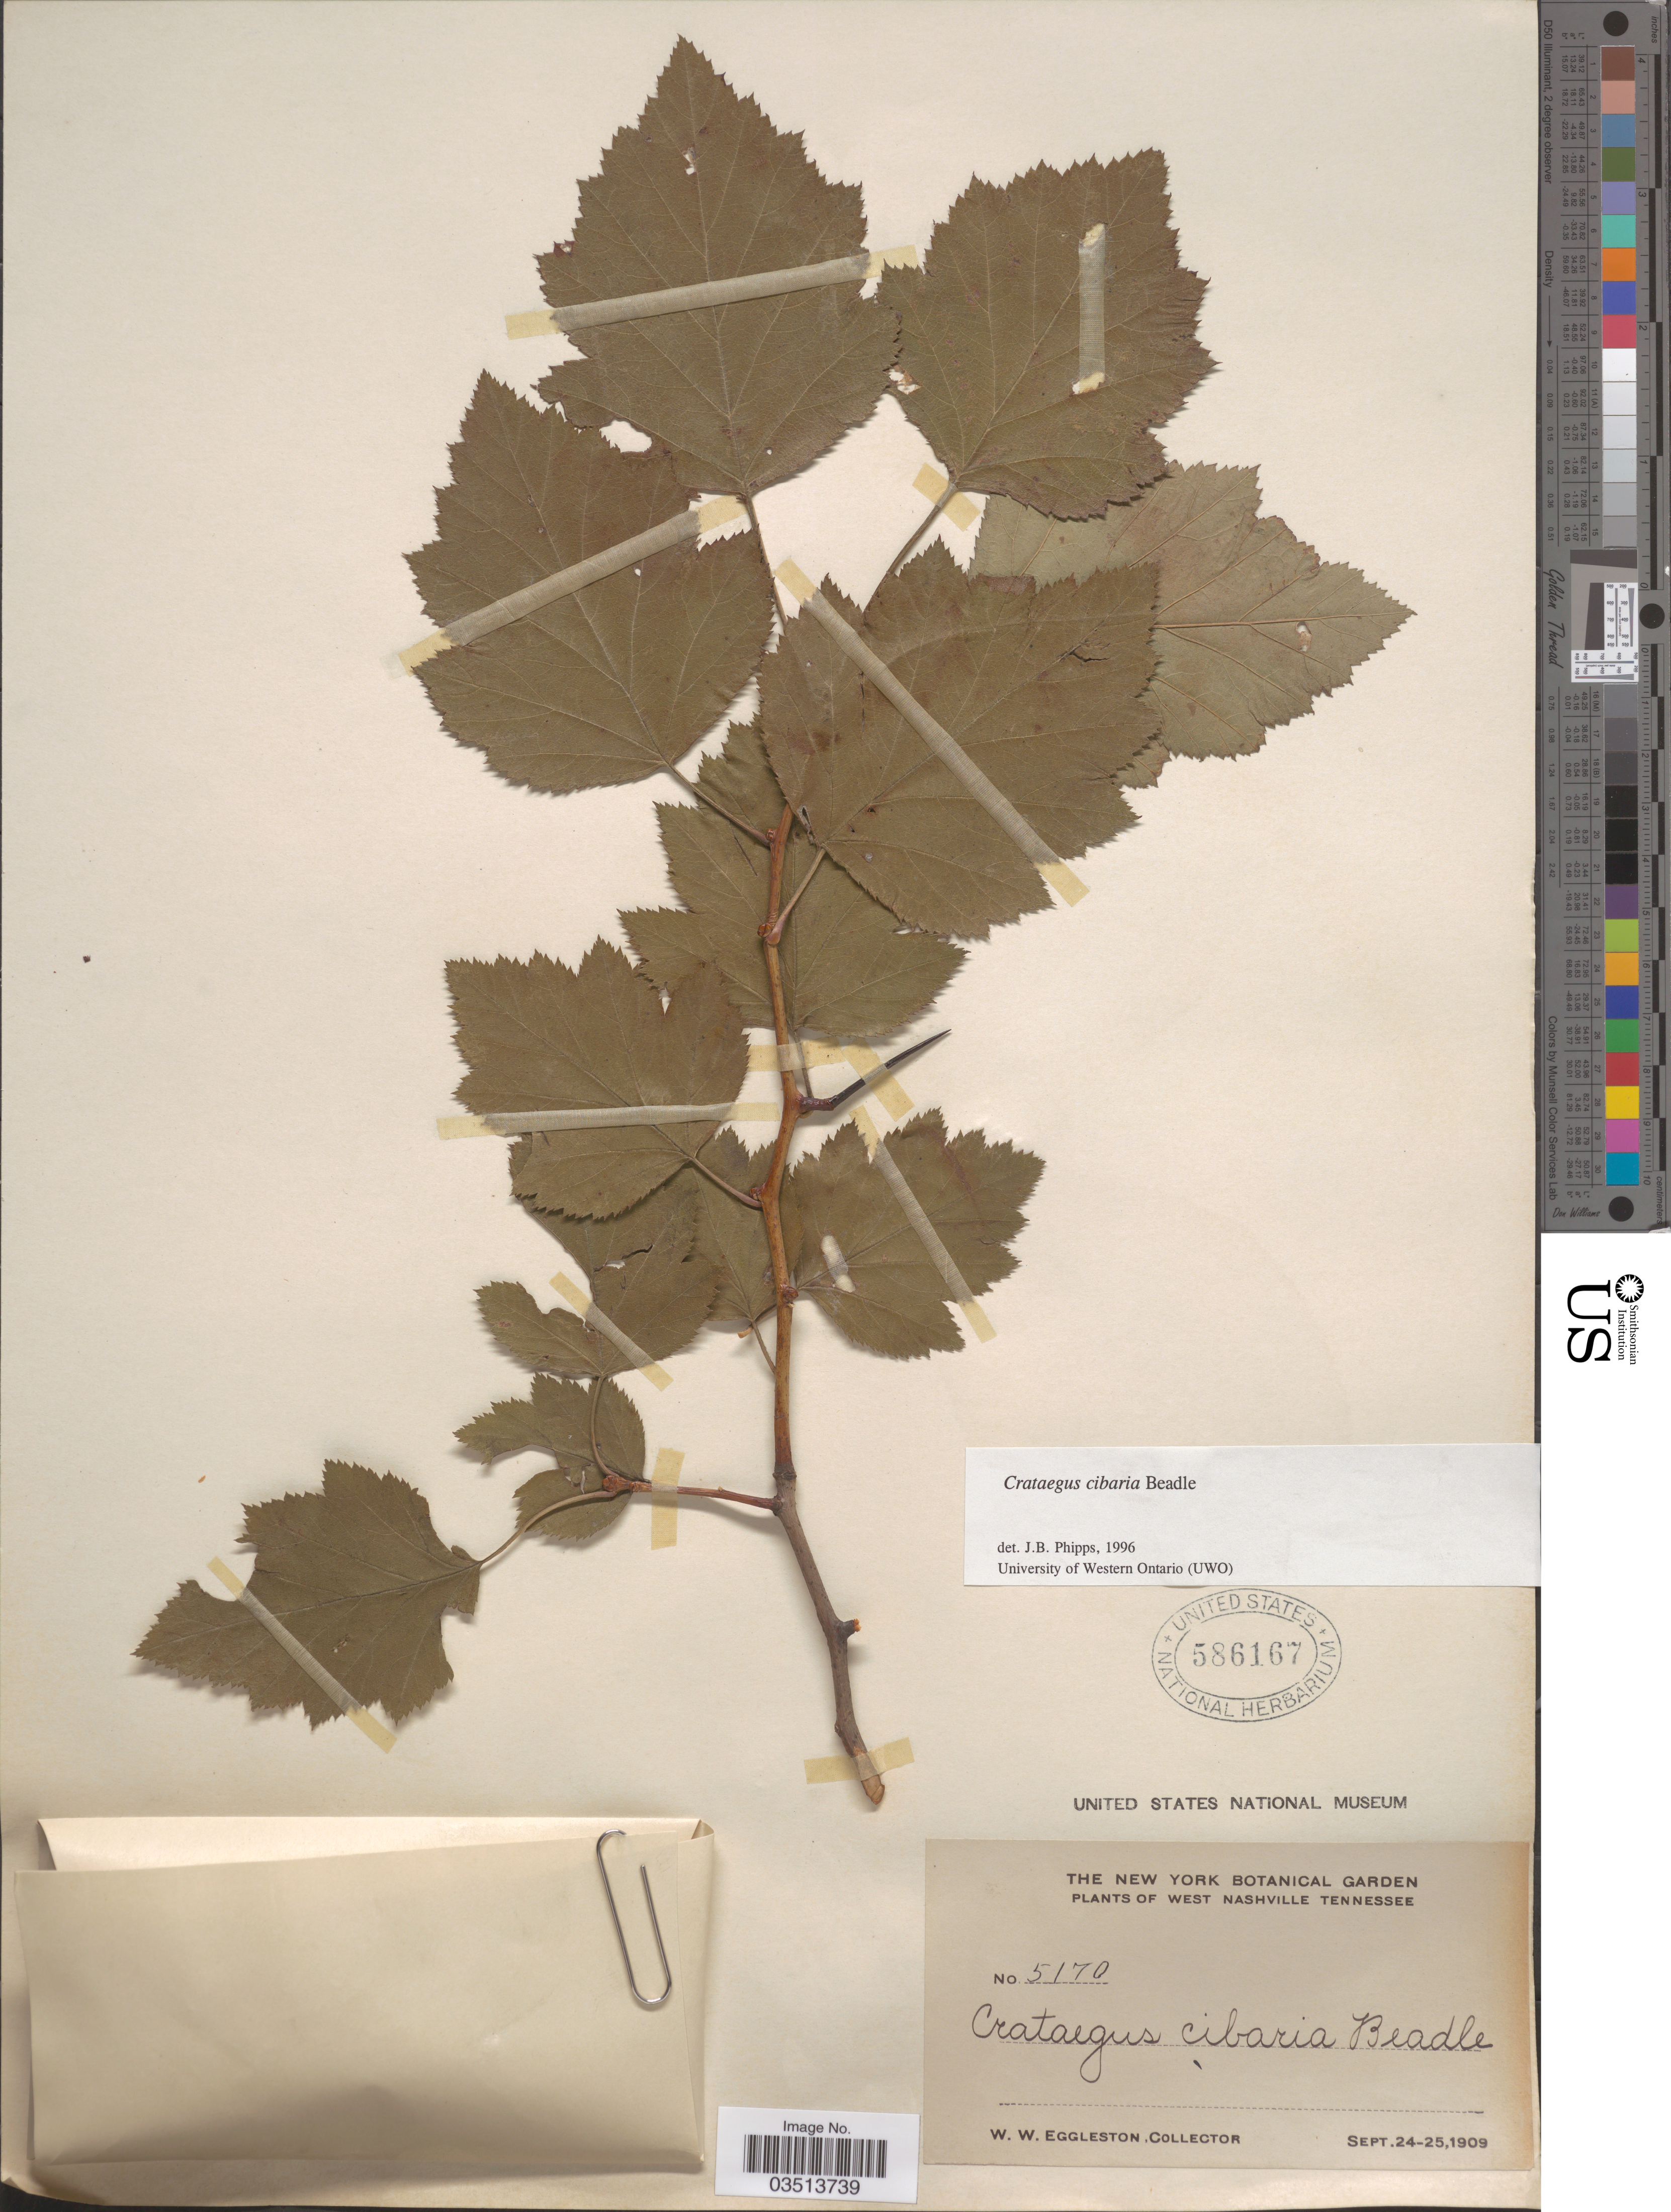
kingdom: Plantae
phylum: Tracheophyta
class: Magnoliopsida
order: Rosales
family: Rosaceae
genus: Crataegus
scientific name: Crataegus cibaria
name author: Beadle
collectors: W. W. Eggleston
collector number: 5170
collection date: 1909-09-24/1909-09-25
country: United States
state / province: Tennessee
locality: West Nashville.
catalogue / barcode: US 586167